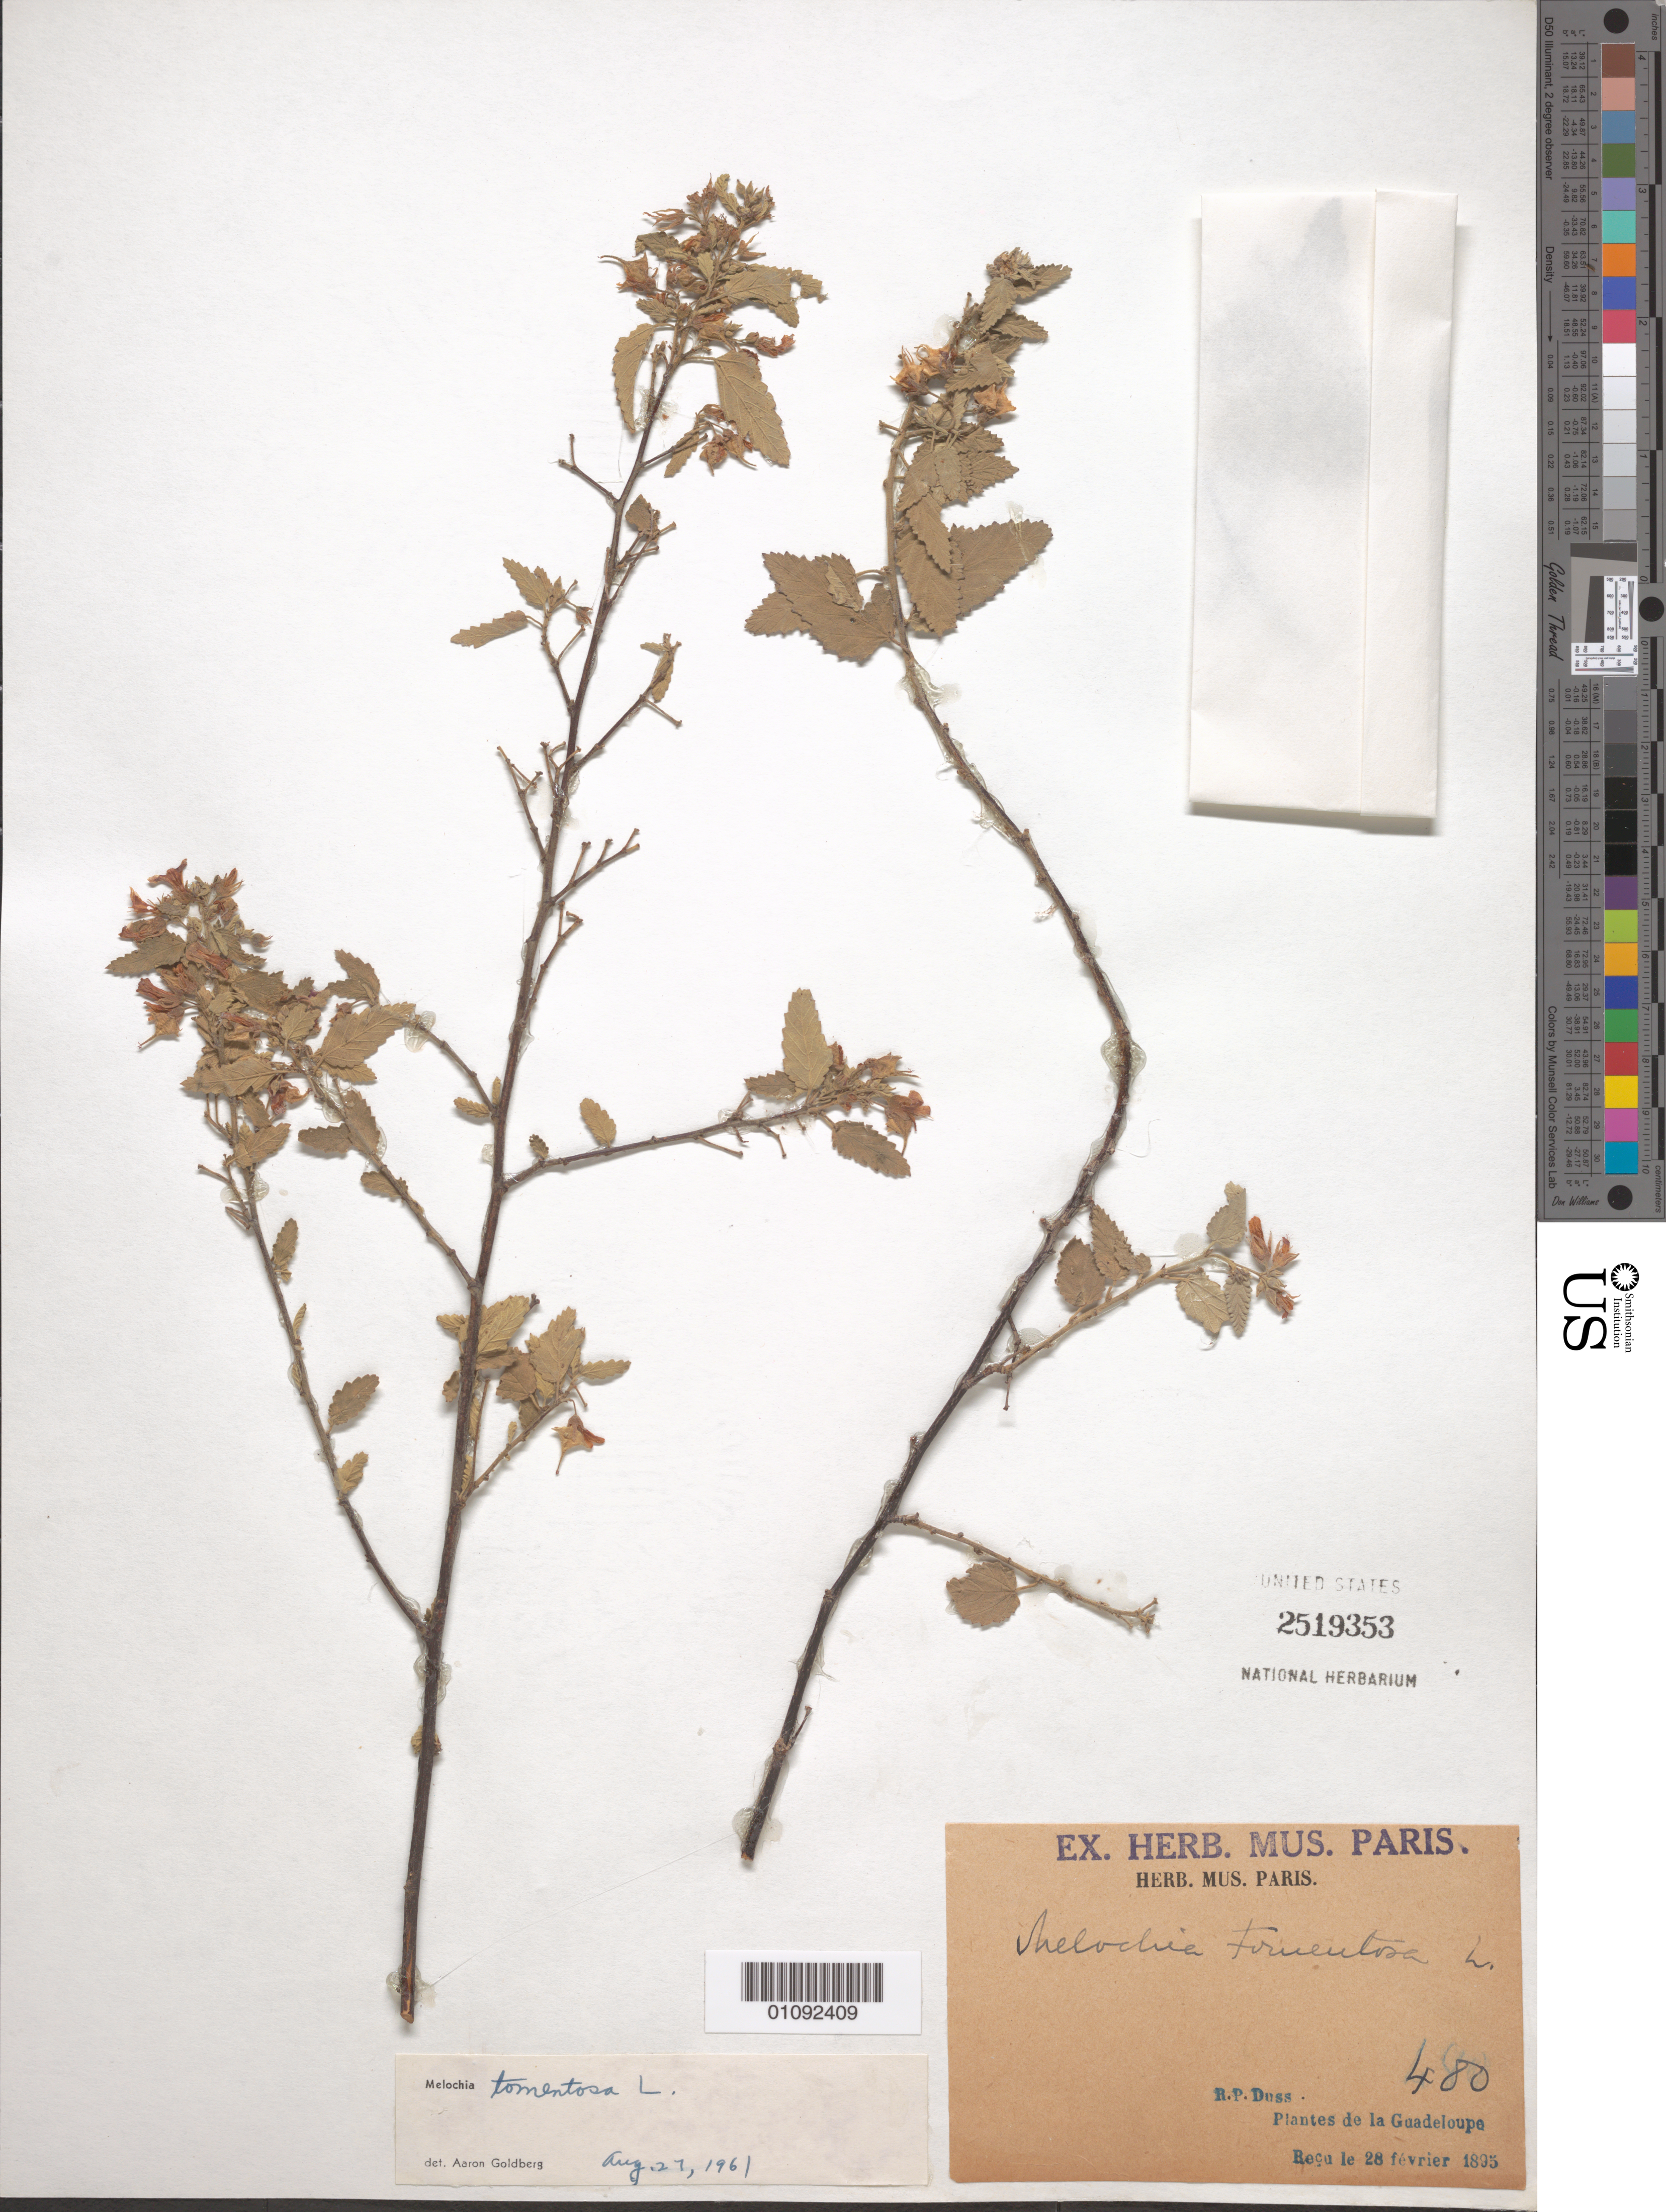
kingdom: Plantae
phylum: Tracheophyta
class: Magnoliopsida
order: Malvales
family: Malvaceae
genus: Melochia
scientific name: Melochia tomentosa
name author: L.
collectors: Père Duss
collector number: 480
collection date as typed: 28 Feb 1895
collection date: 1895-02-28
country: Guadeloupe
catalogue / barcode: US 2519353